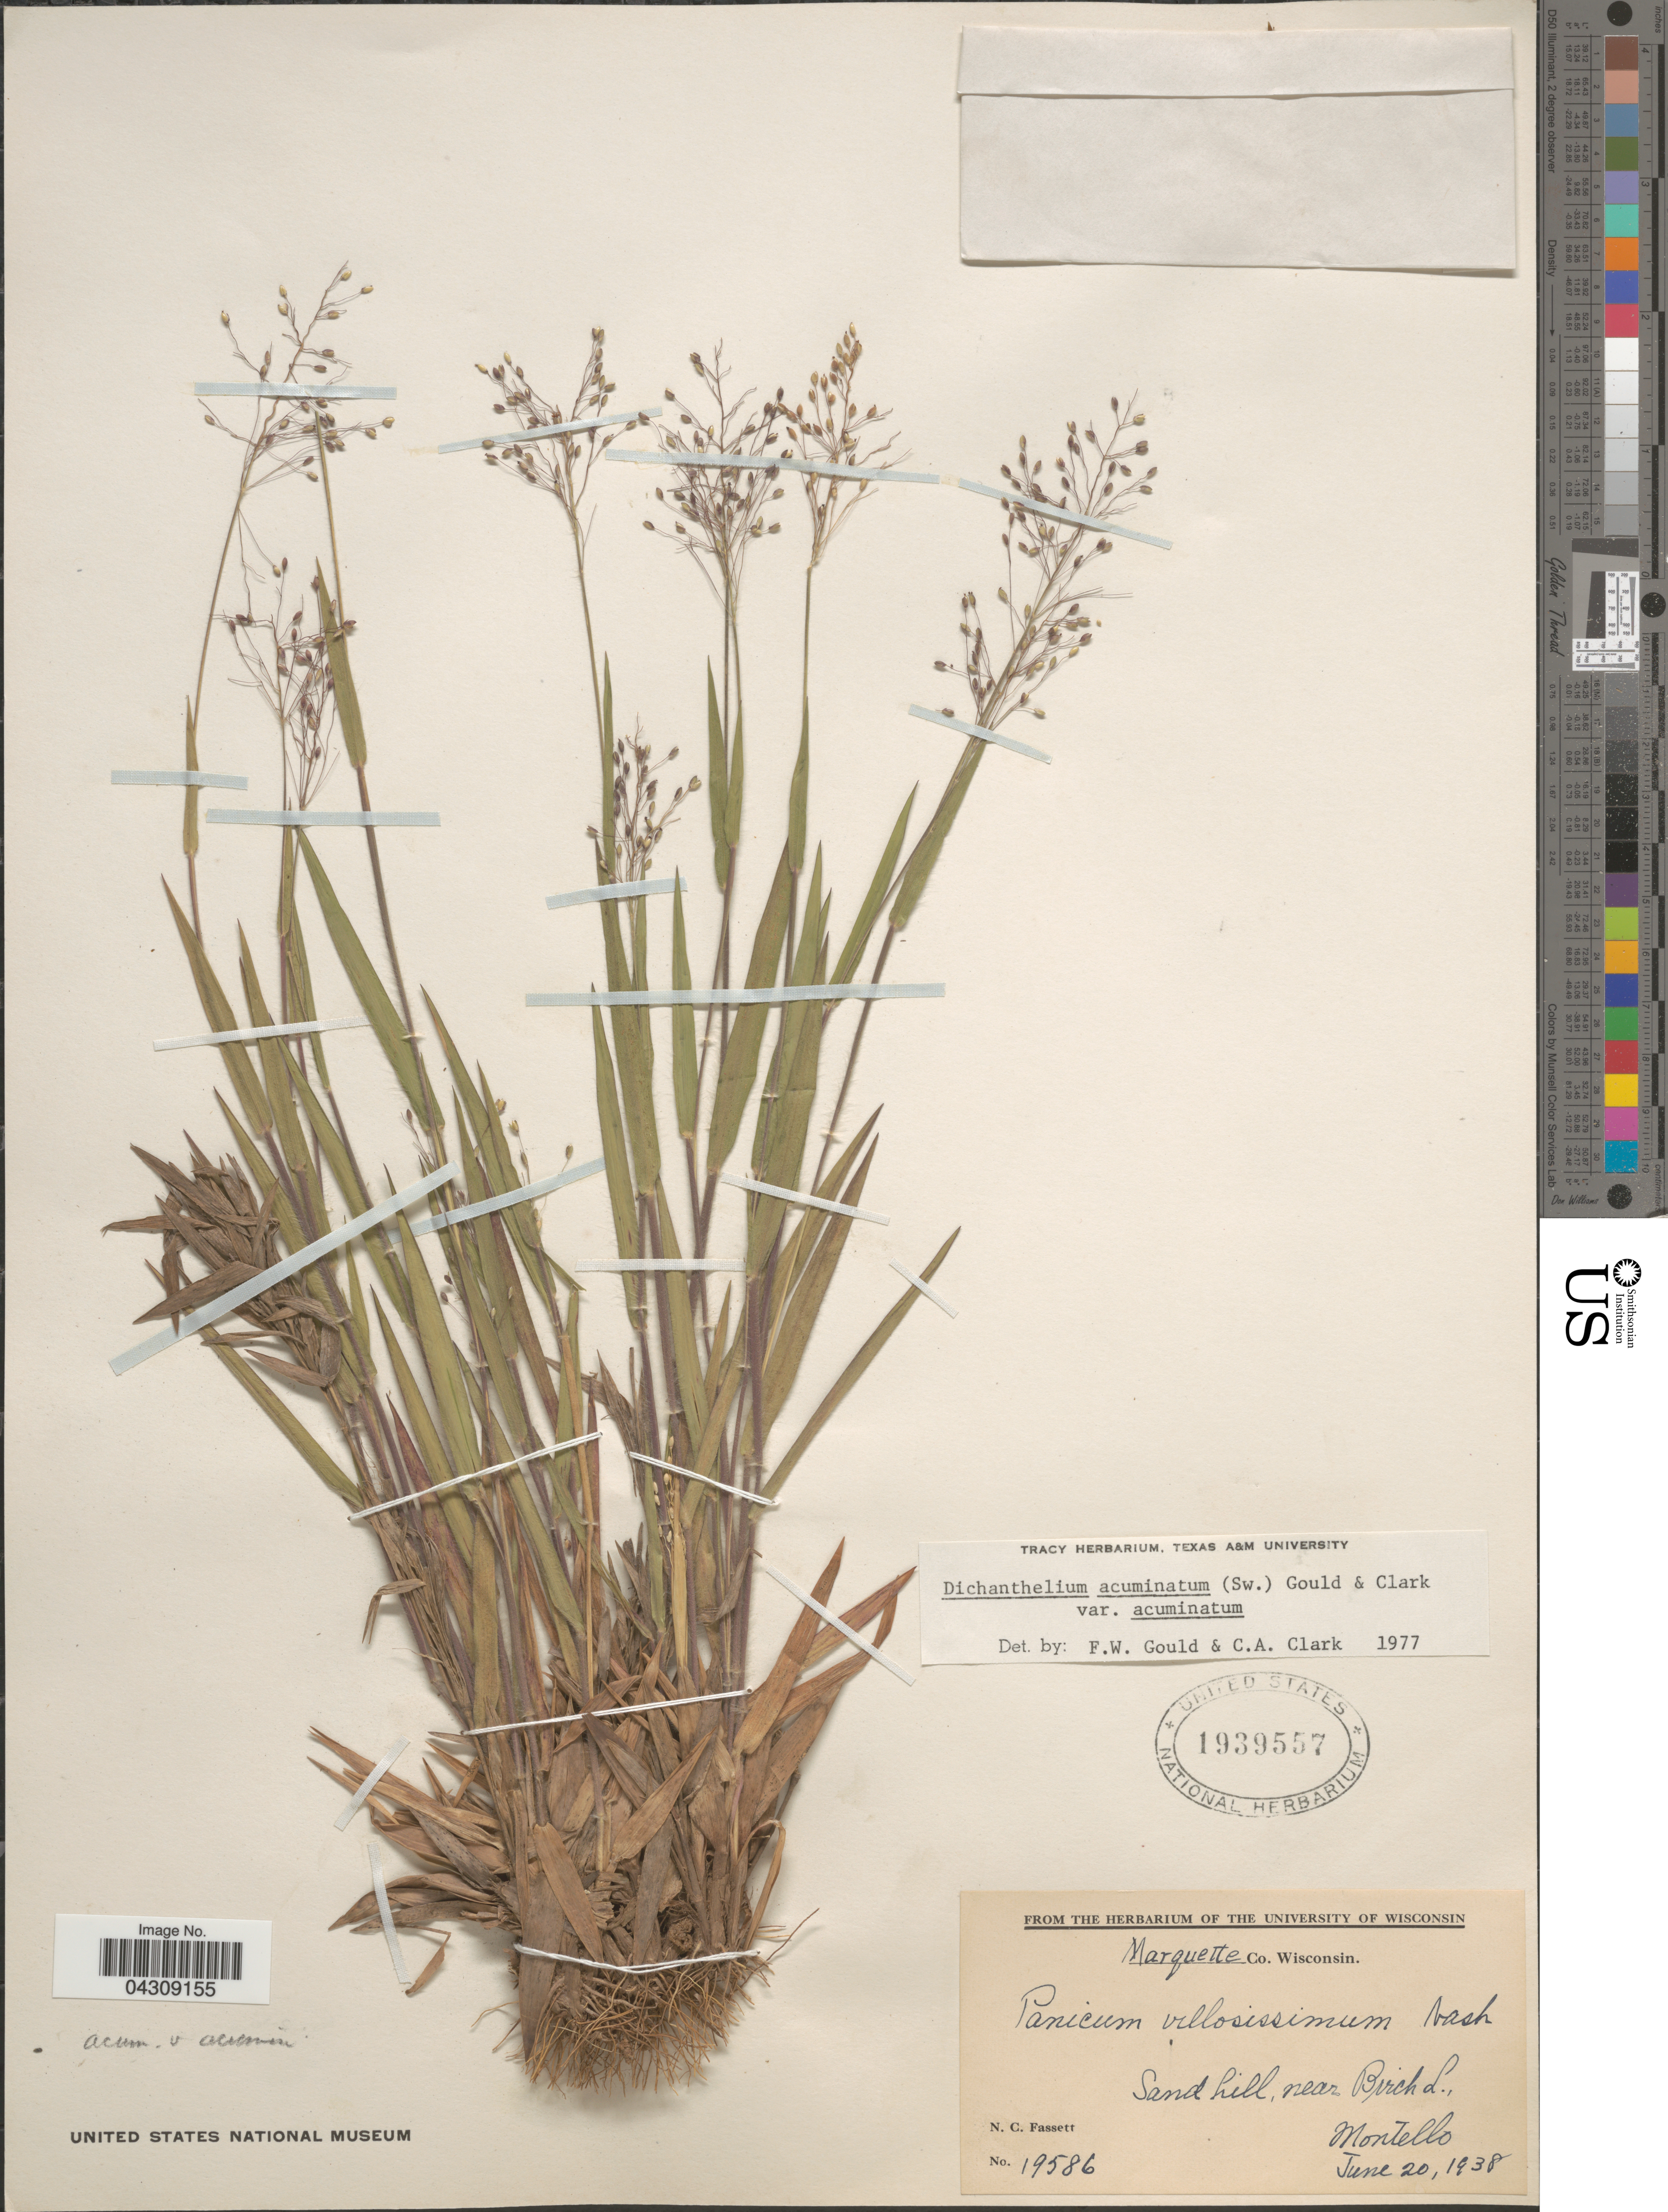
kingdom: Plantae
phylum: Tracheophyta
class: Liliopsida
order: Poales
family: Poaceae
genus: Dichanthelium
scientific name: Dichanthelium acuminatum var. acuminatum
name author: (Sw.) Gould & C.A. Clark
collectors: N. C. Fassett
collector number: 19586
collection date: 1938-06-20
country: United States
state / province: Wisconsin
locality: Marquette Co. Sand hill, near Birch L., Montello.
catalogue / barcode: US 1939557